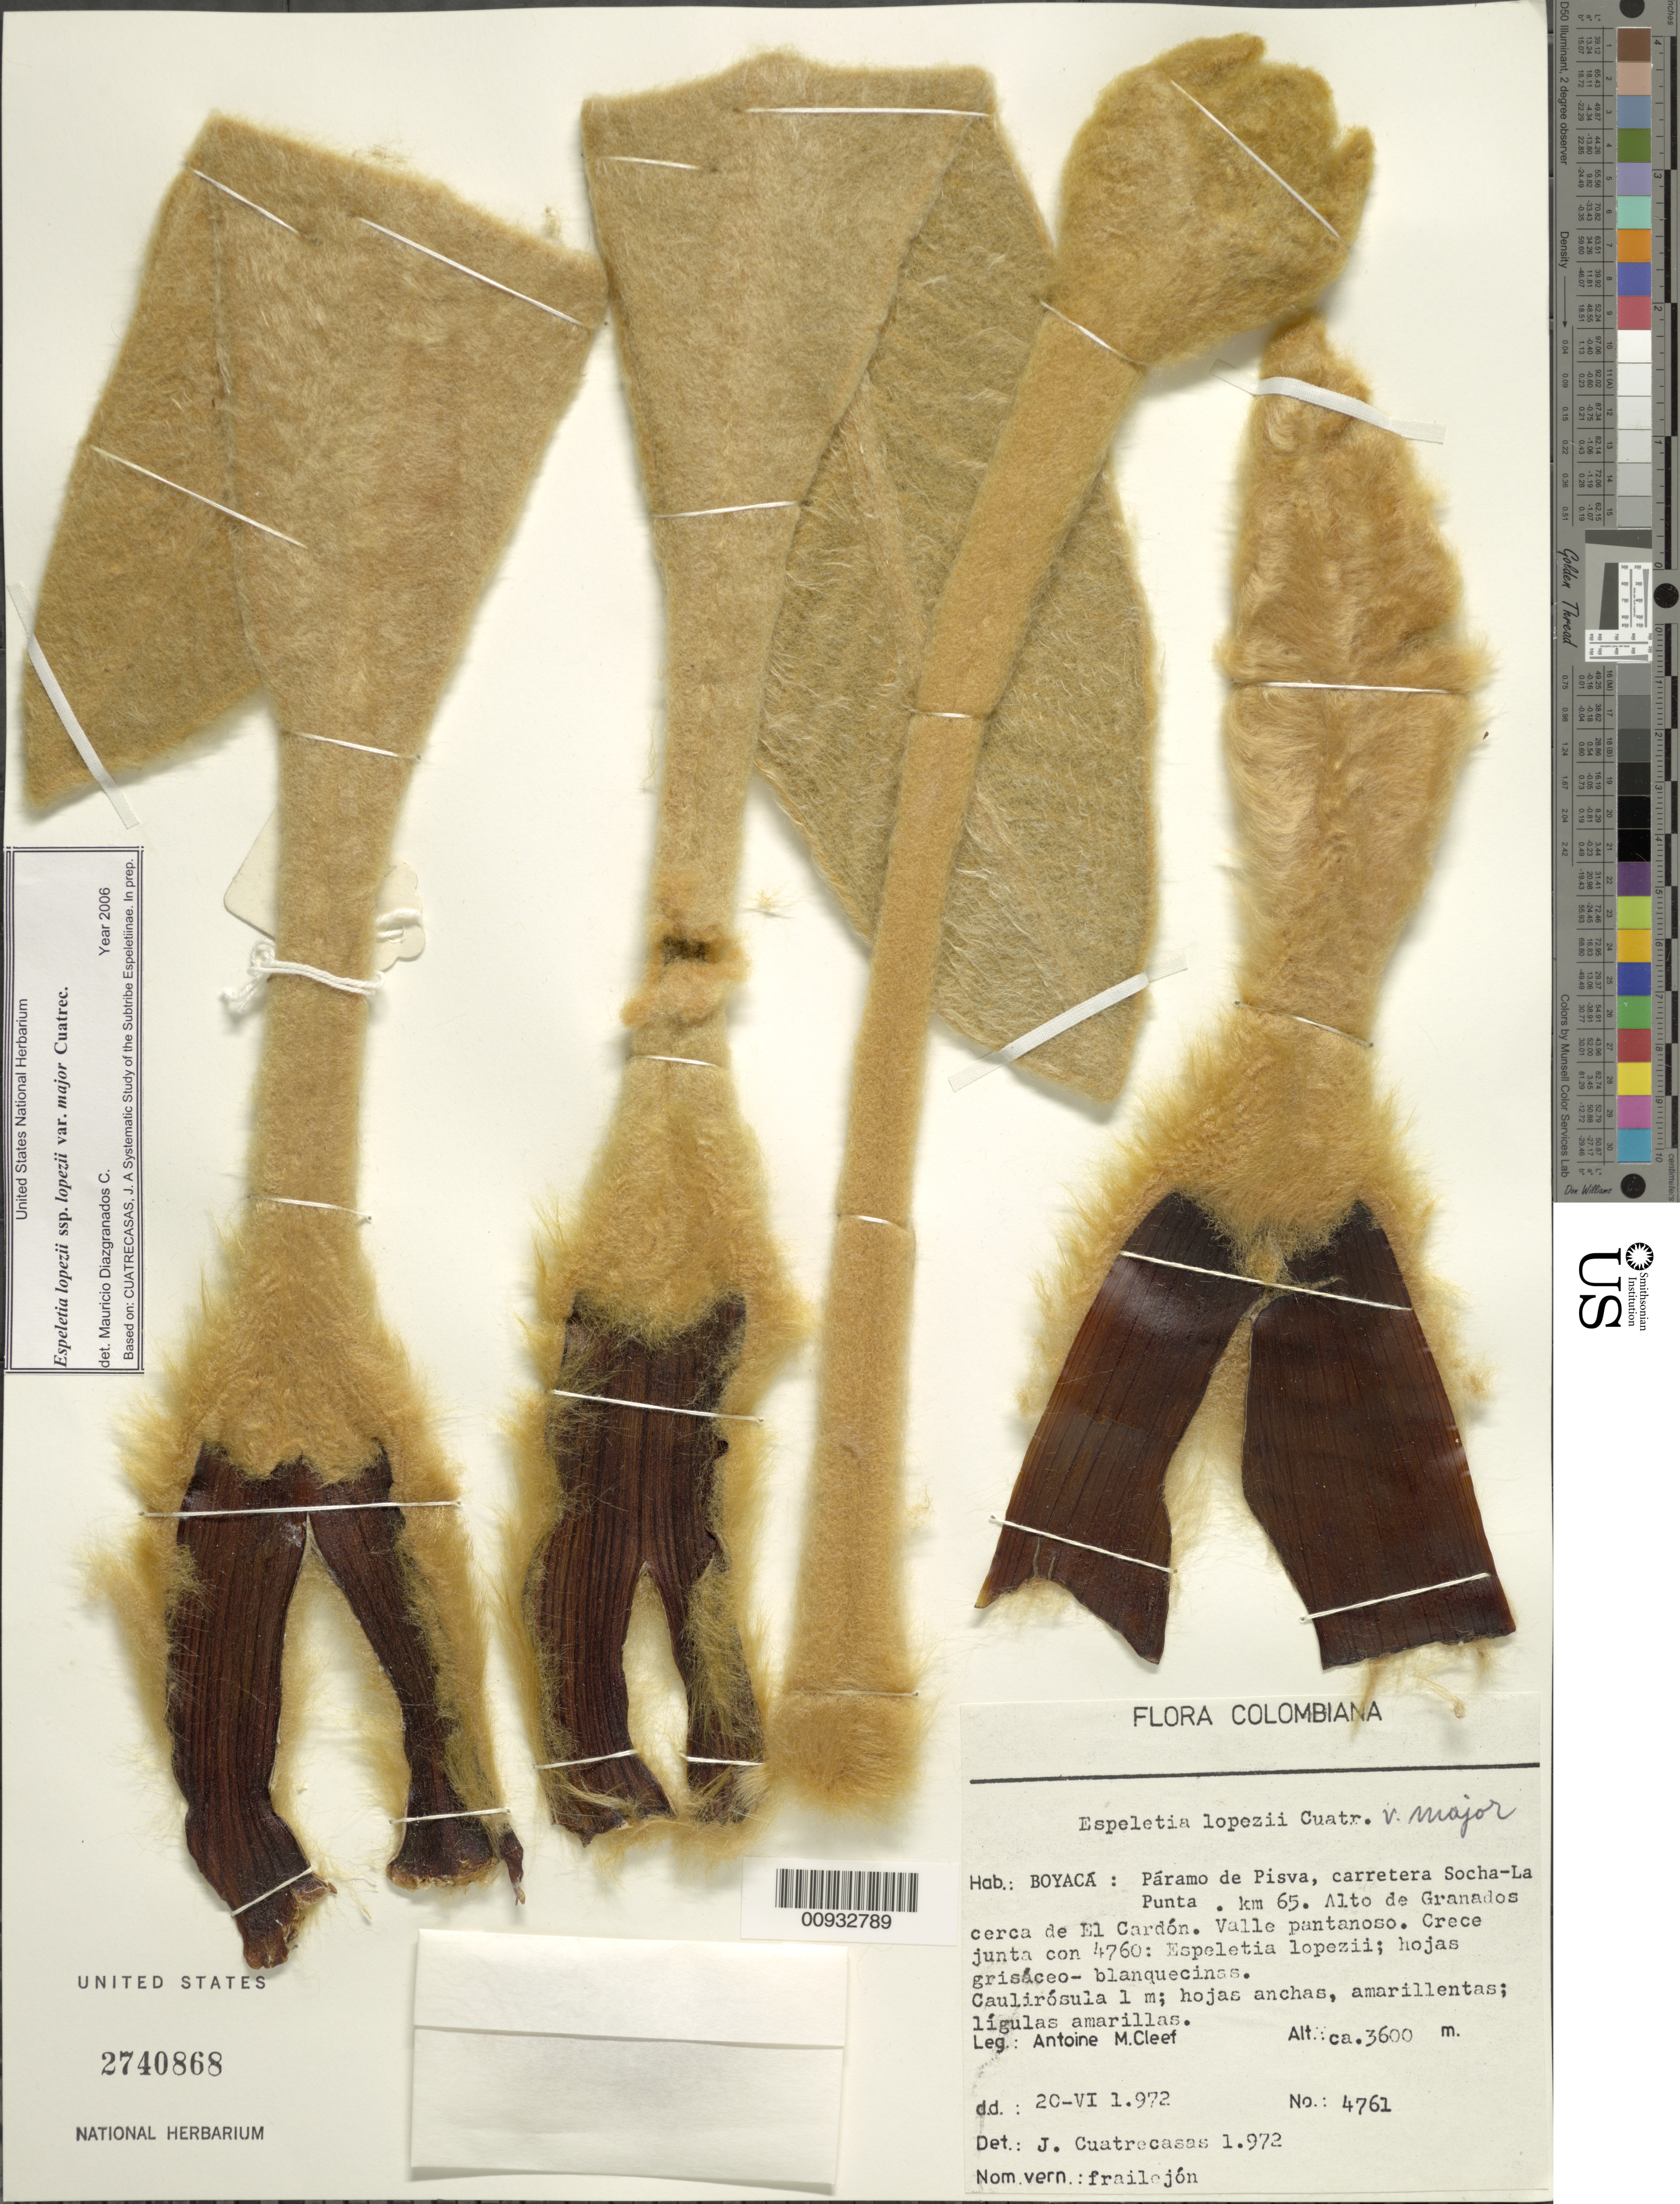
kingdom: Plantae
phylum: Tracheophyta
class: Magnoliopsida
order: Asterales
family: Asteraceae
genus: Espeletia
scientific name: Espeletia lopezii var. major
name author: Cuatrec.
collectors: A. M. Cleef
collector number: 4761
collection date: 1972-06-20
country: Colombia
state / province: Boyacá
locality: Paramo de Pisva, carretera Socha-La Punta. km 65. Alto de Granados cerca de El Cardon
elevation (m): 3600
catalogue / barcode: US 2740868